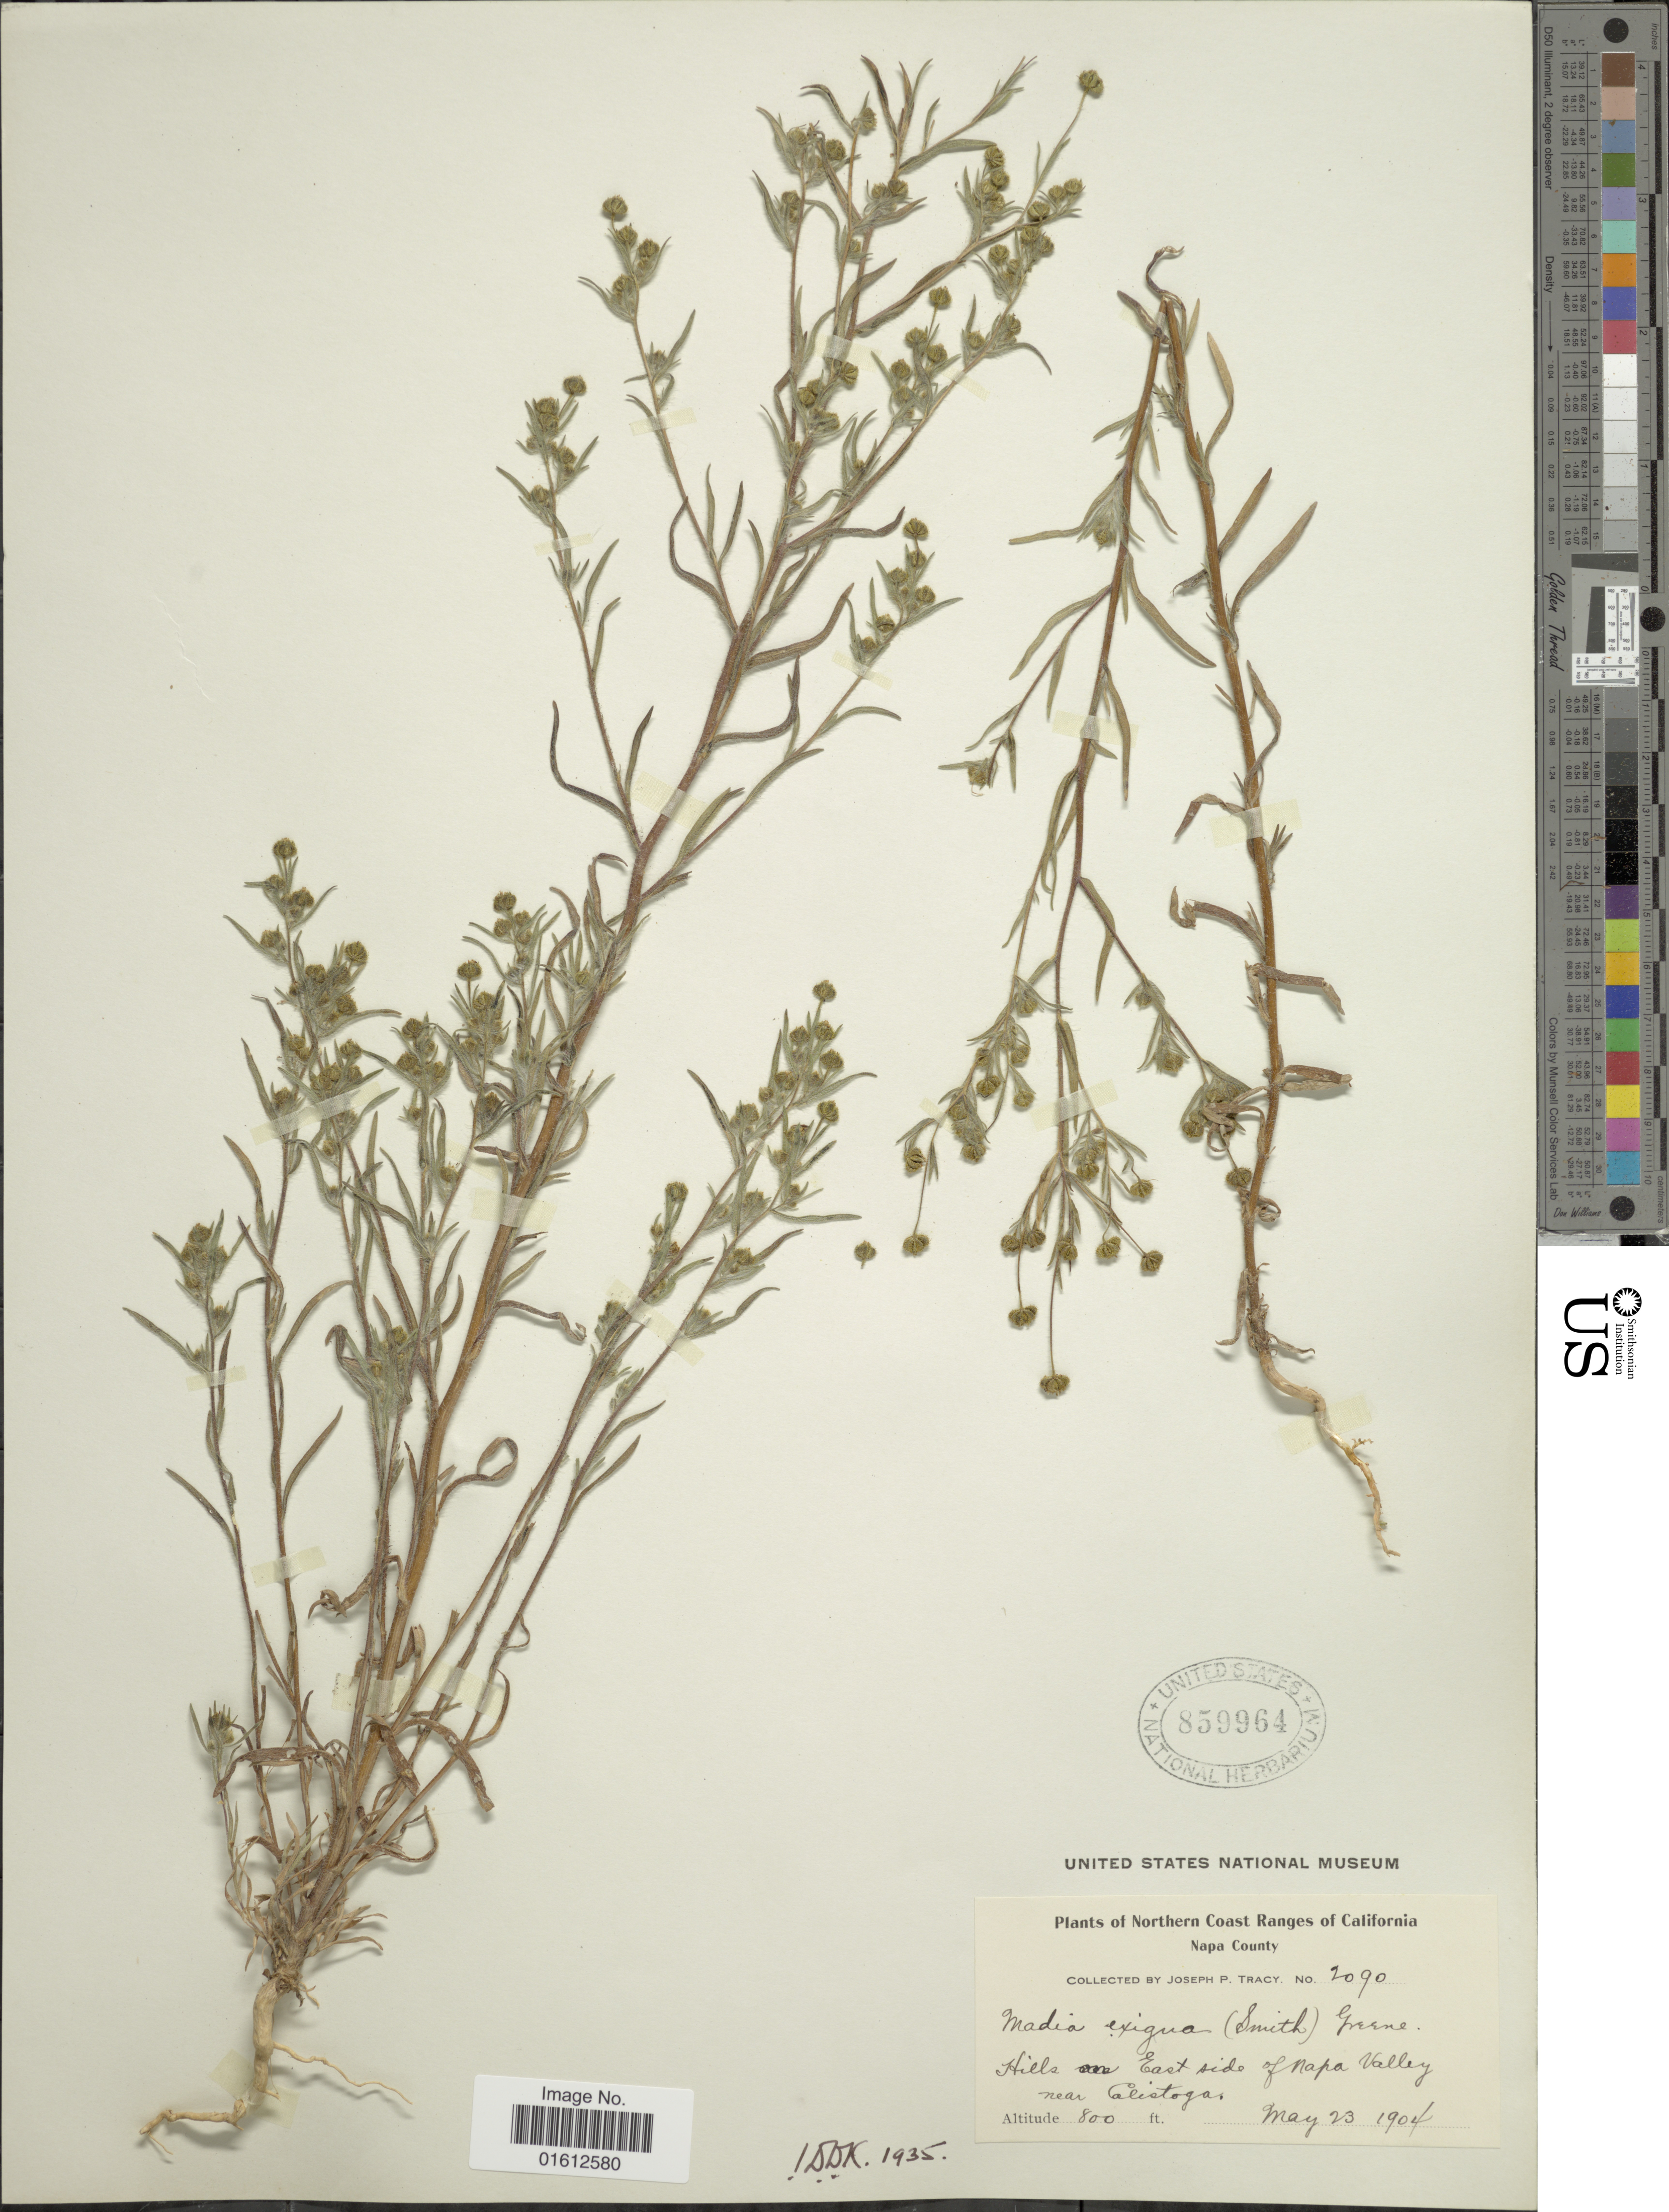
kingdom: Plantae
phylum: Tracheophyta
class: Magnoliopsida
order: Asterales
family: Asteraceae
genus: Madia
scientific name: Madia exigua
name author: (Sm.) A. Gray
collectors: J. Tracy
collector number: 2090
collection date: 1904-05-23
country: United States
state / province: California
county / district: Napa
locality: Northern Coast Ranges of California. Napa County. Hills East side of Napa Valley near Calistoga.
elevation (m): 244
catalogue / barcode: US 859964